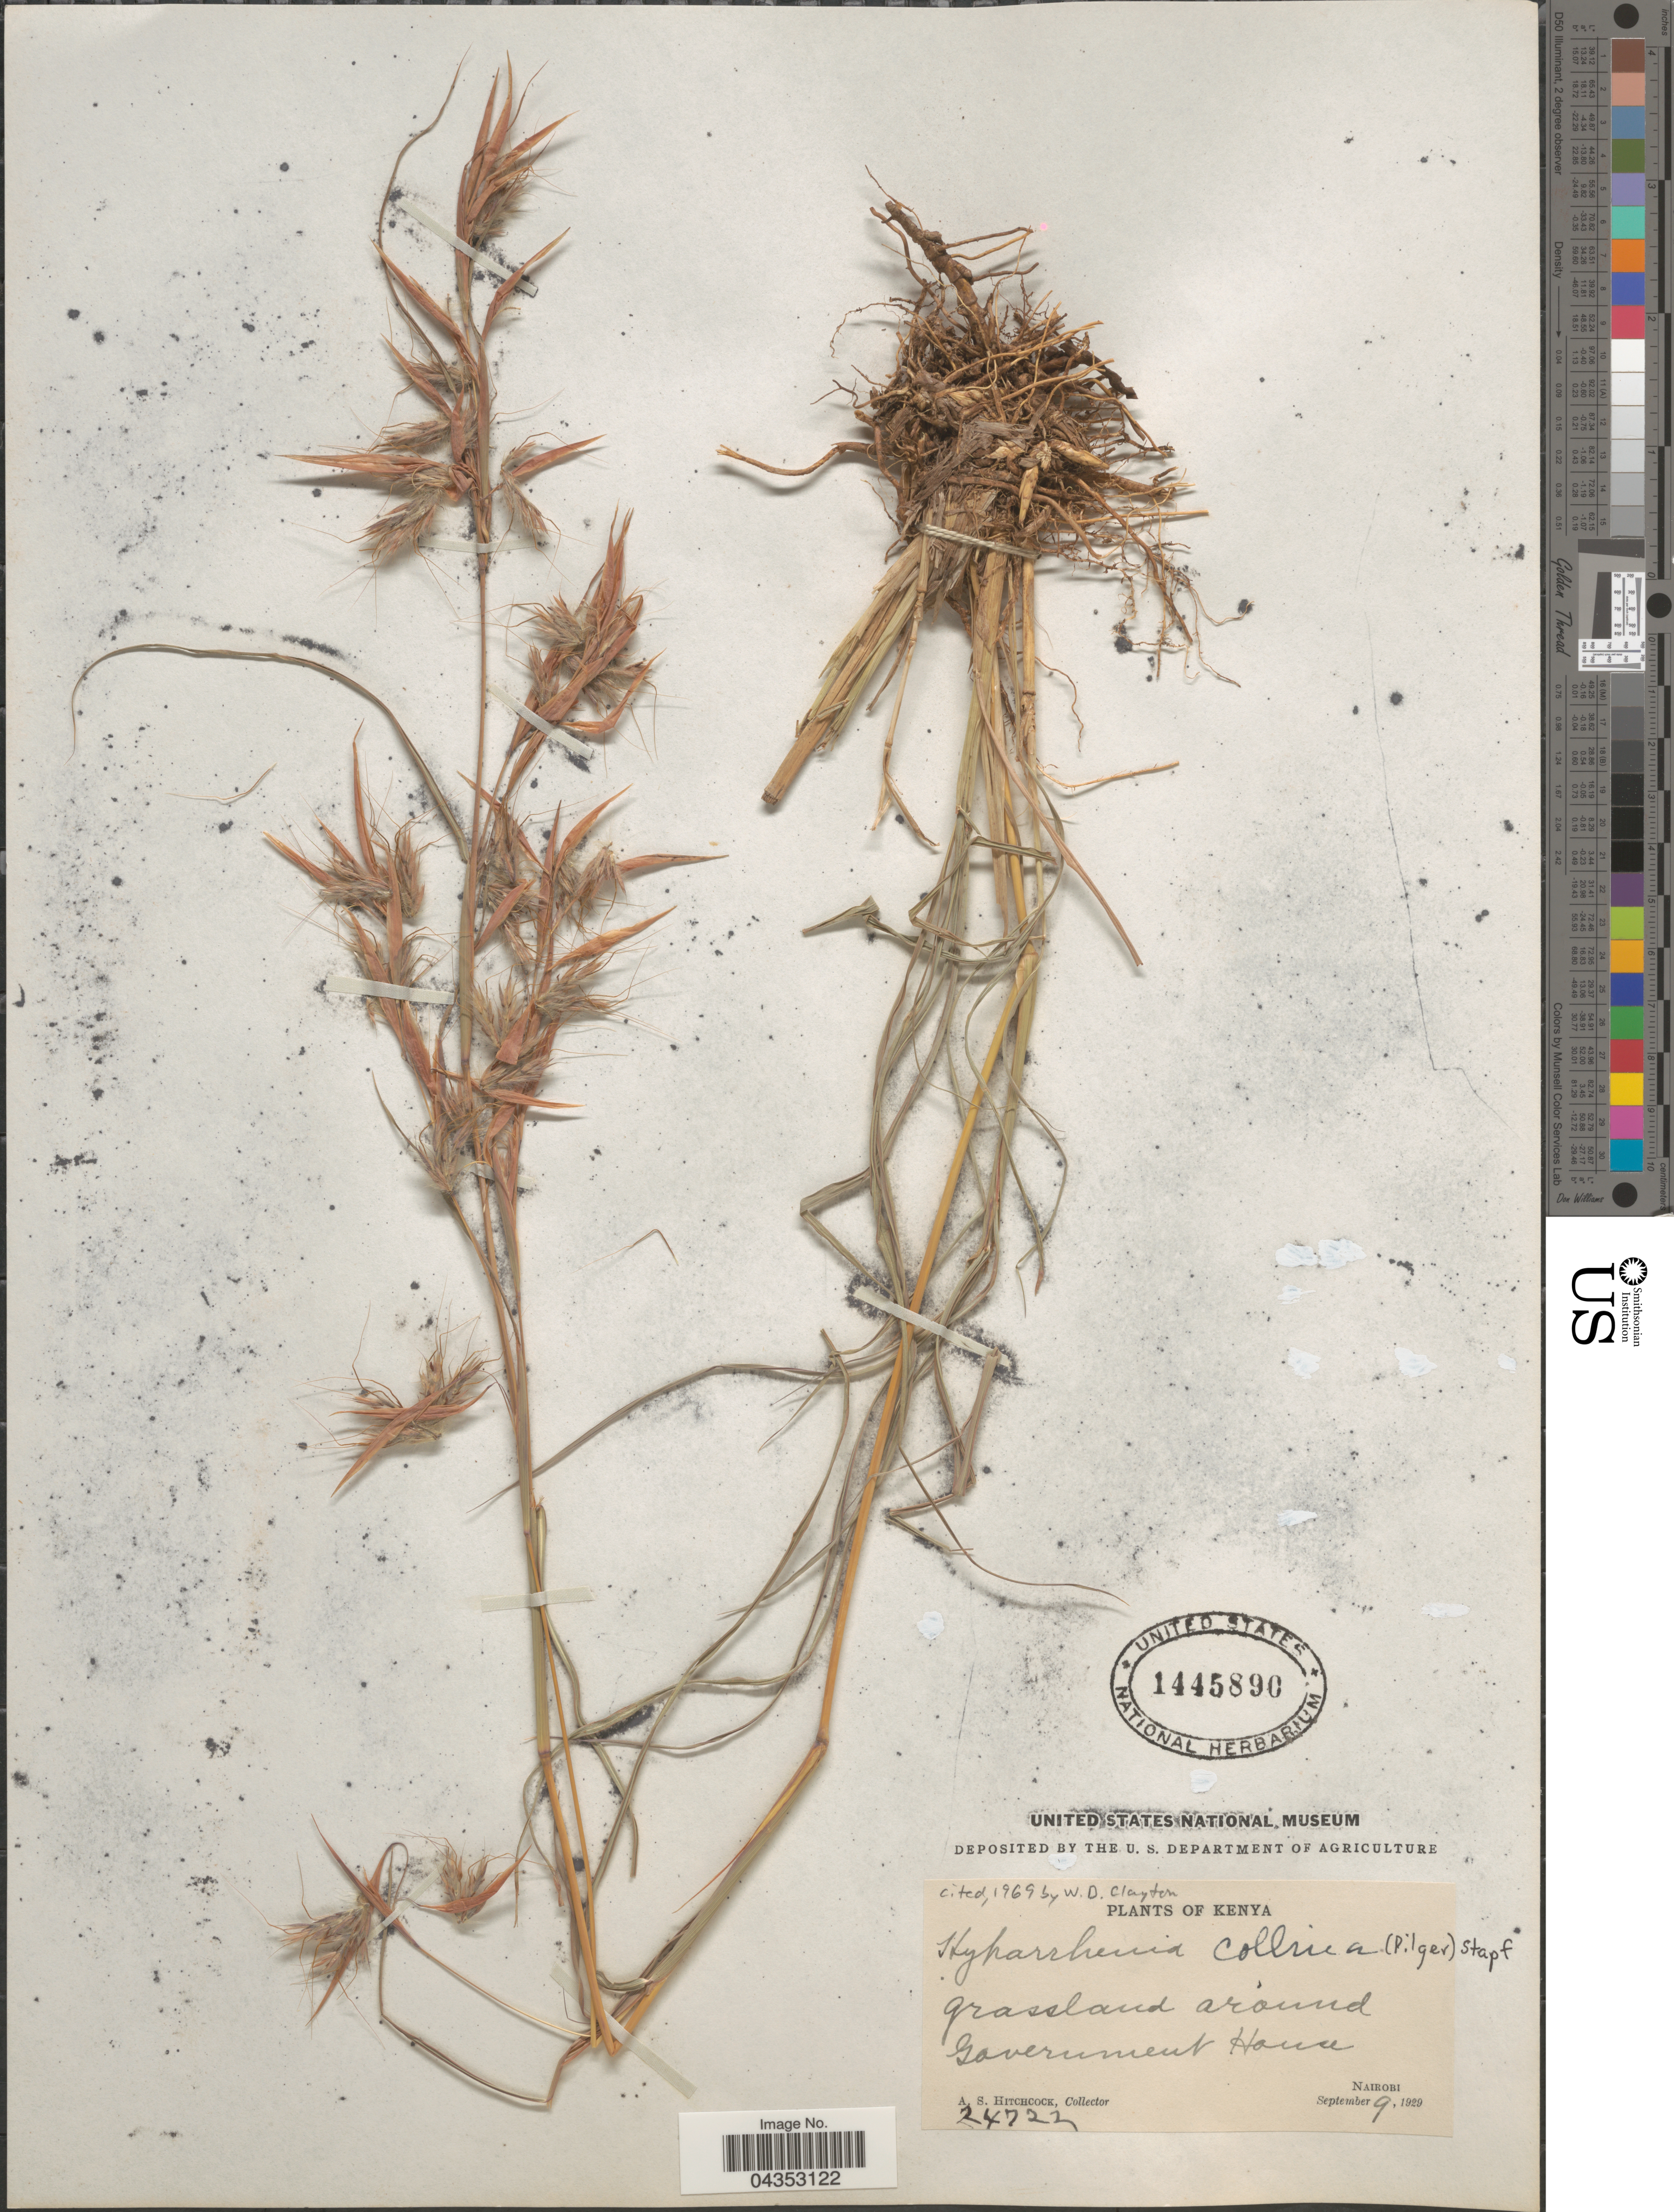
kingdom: Plantae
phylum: Tracheophyta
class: Liliopsida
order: Poales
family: Poaceae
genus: Hyparrhenia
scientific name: Hyparrhenia collina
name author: (Pilg.) Stapf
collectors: A. S. Hitchcock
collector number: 24722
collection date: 1929-09-09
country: Kenya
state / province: Nairobi Area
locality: Grassland around Government House. Nairobi.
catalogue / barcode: US 1445890